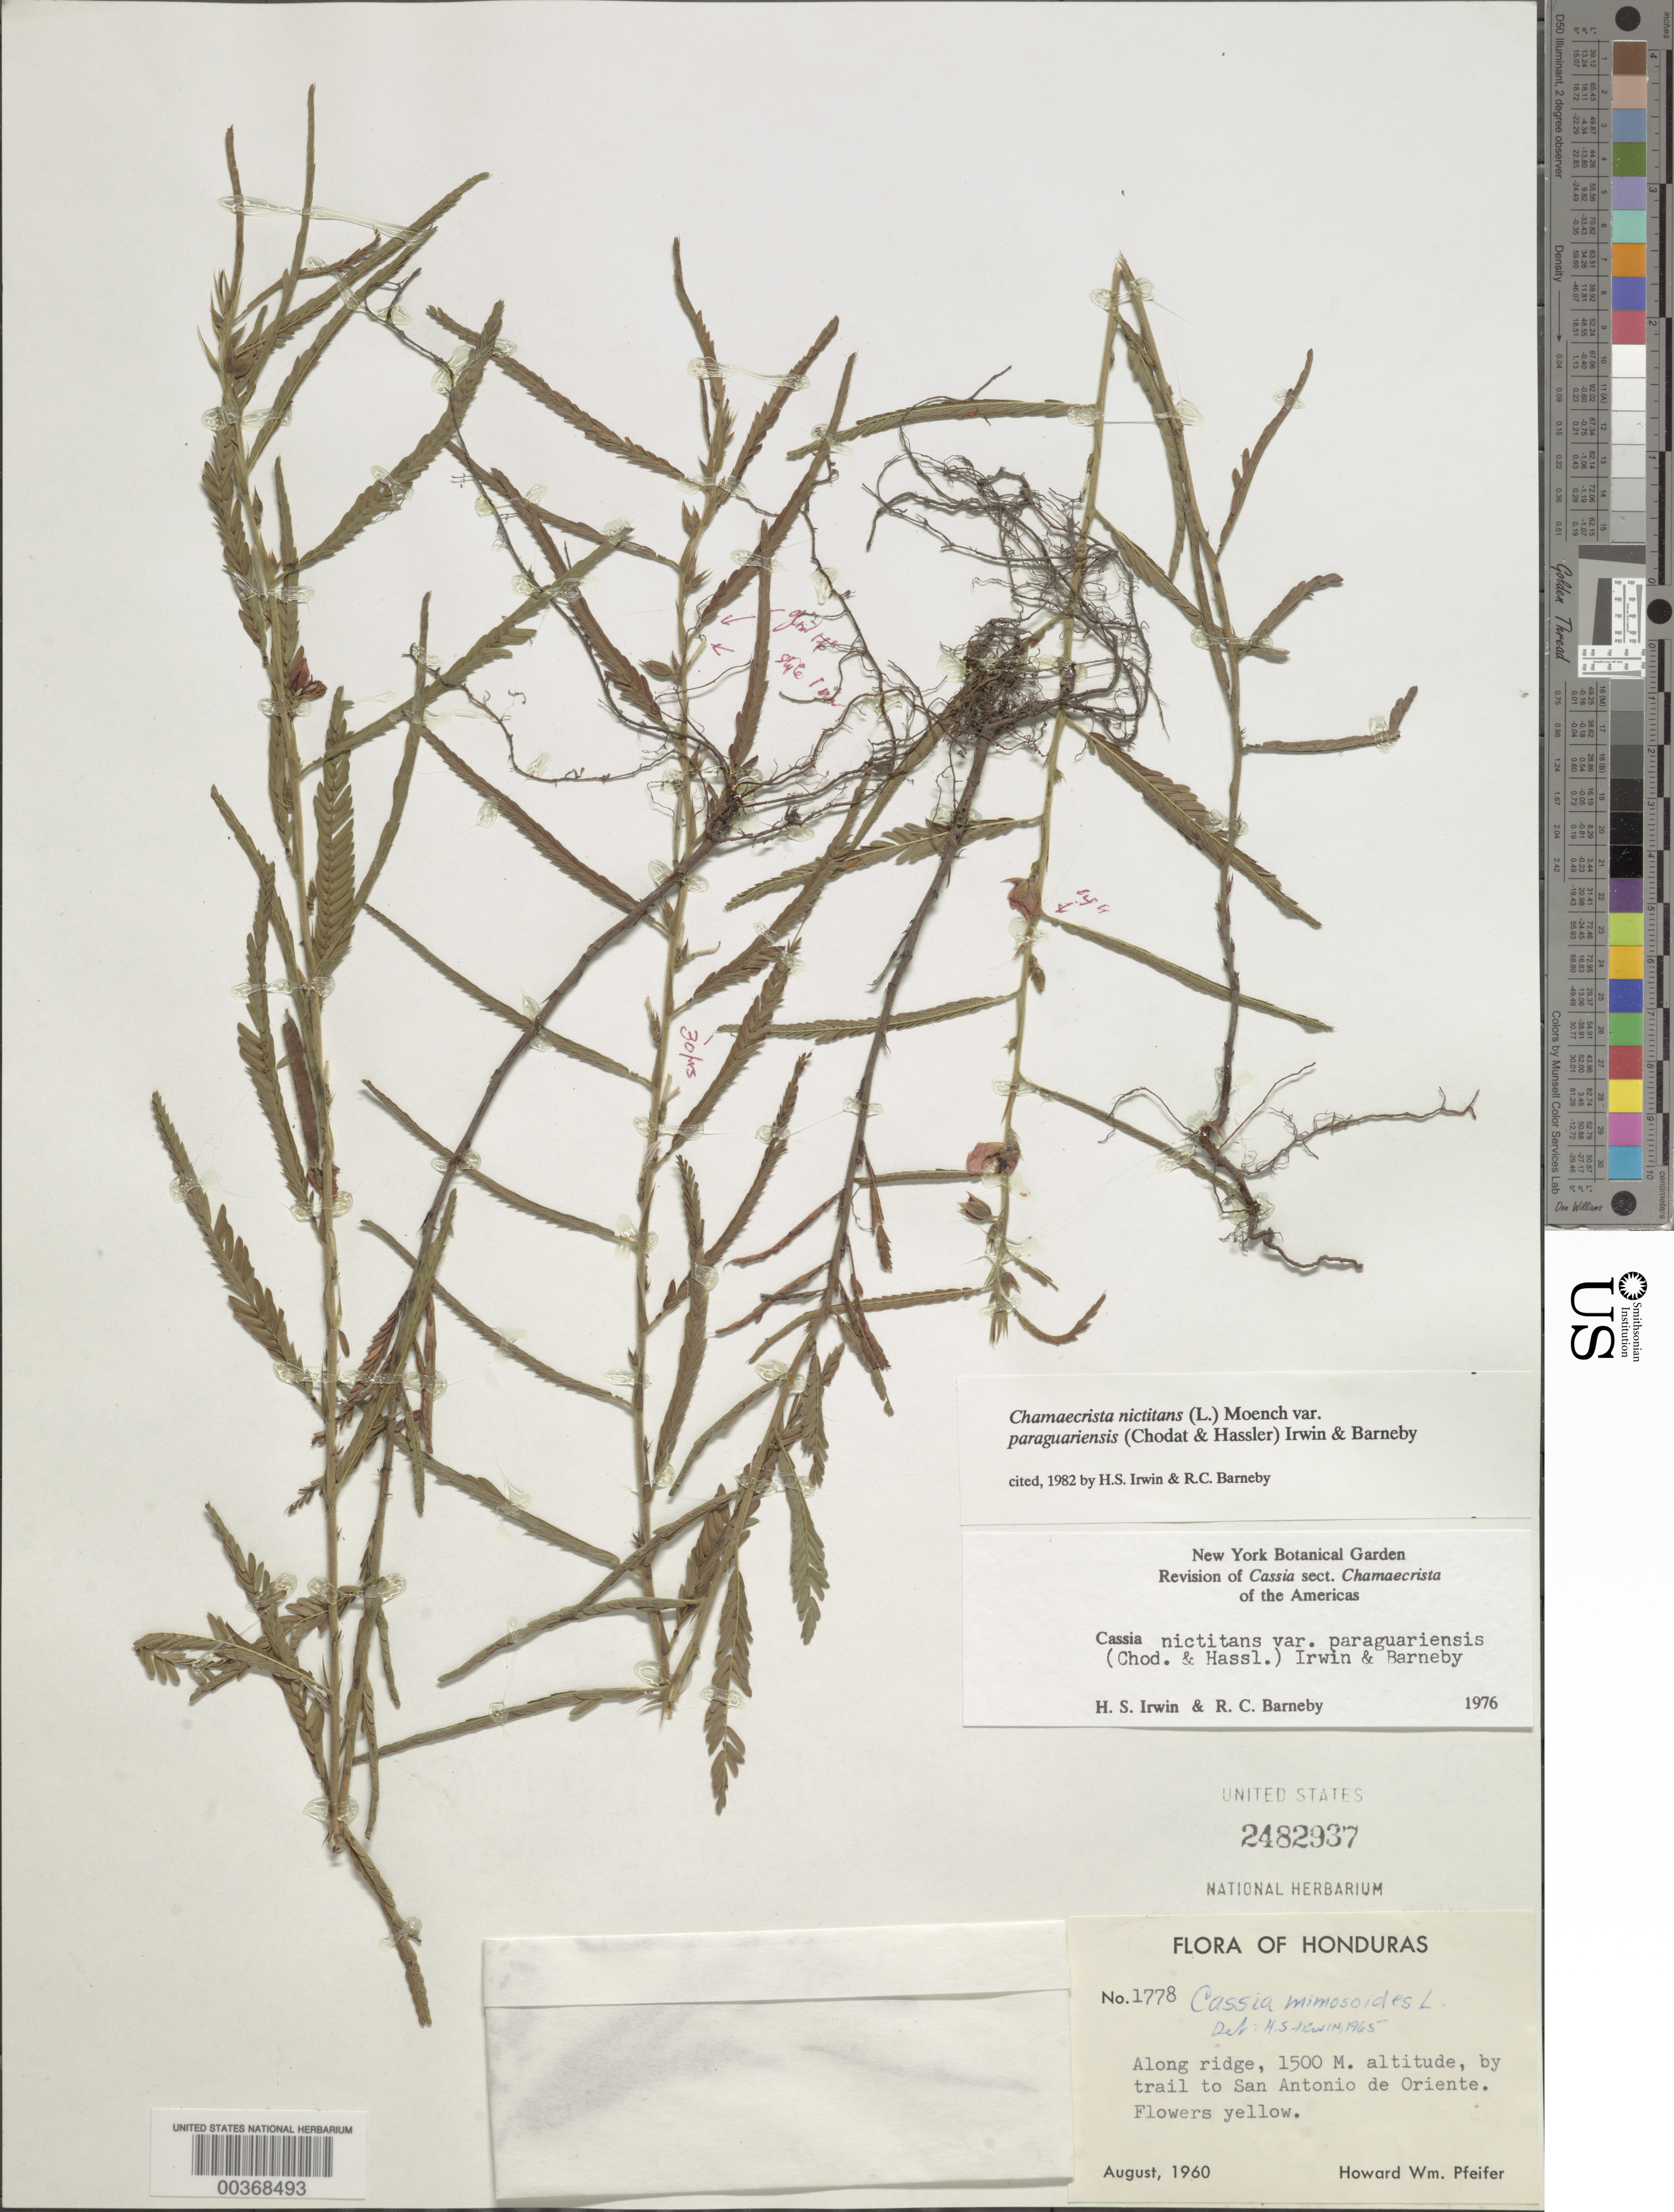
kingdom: Plantae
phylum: Tracheophyta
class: Magnoliopsida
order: Fabales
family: Fabaceae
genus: Chamaecrista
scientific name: Chamaecrista nictitans var. paraguariensis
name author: (Chodat & Hassl.) H.S. Irwin & Barneby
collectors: H. W. Pfeifer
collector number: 1778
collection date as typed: Aug 1960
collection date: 1960-08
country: Honduras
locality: By trail to San Antonio de Oriente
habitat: Along ridge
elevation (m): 1500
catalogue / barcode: US 2482937